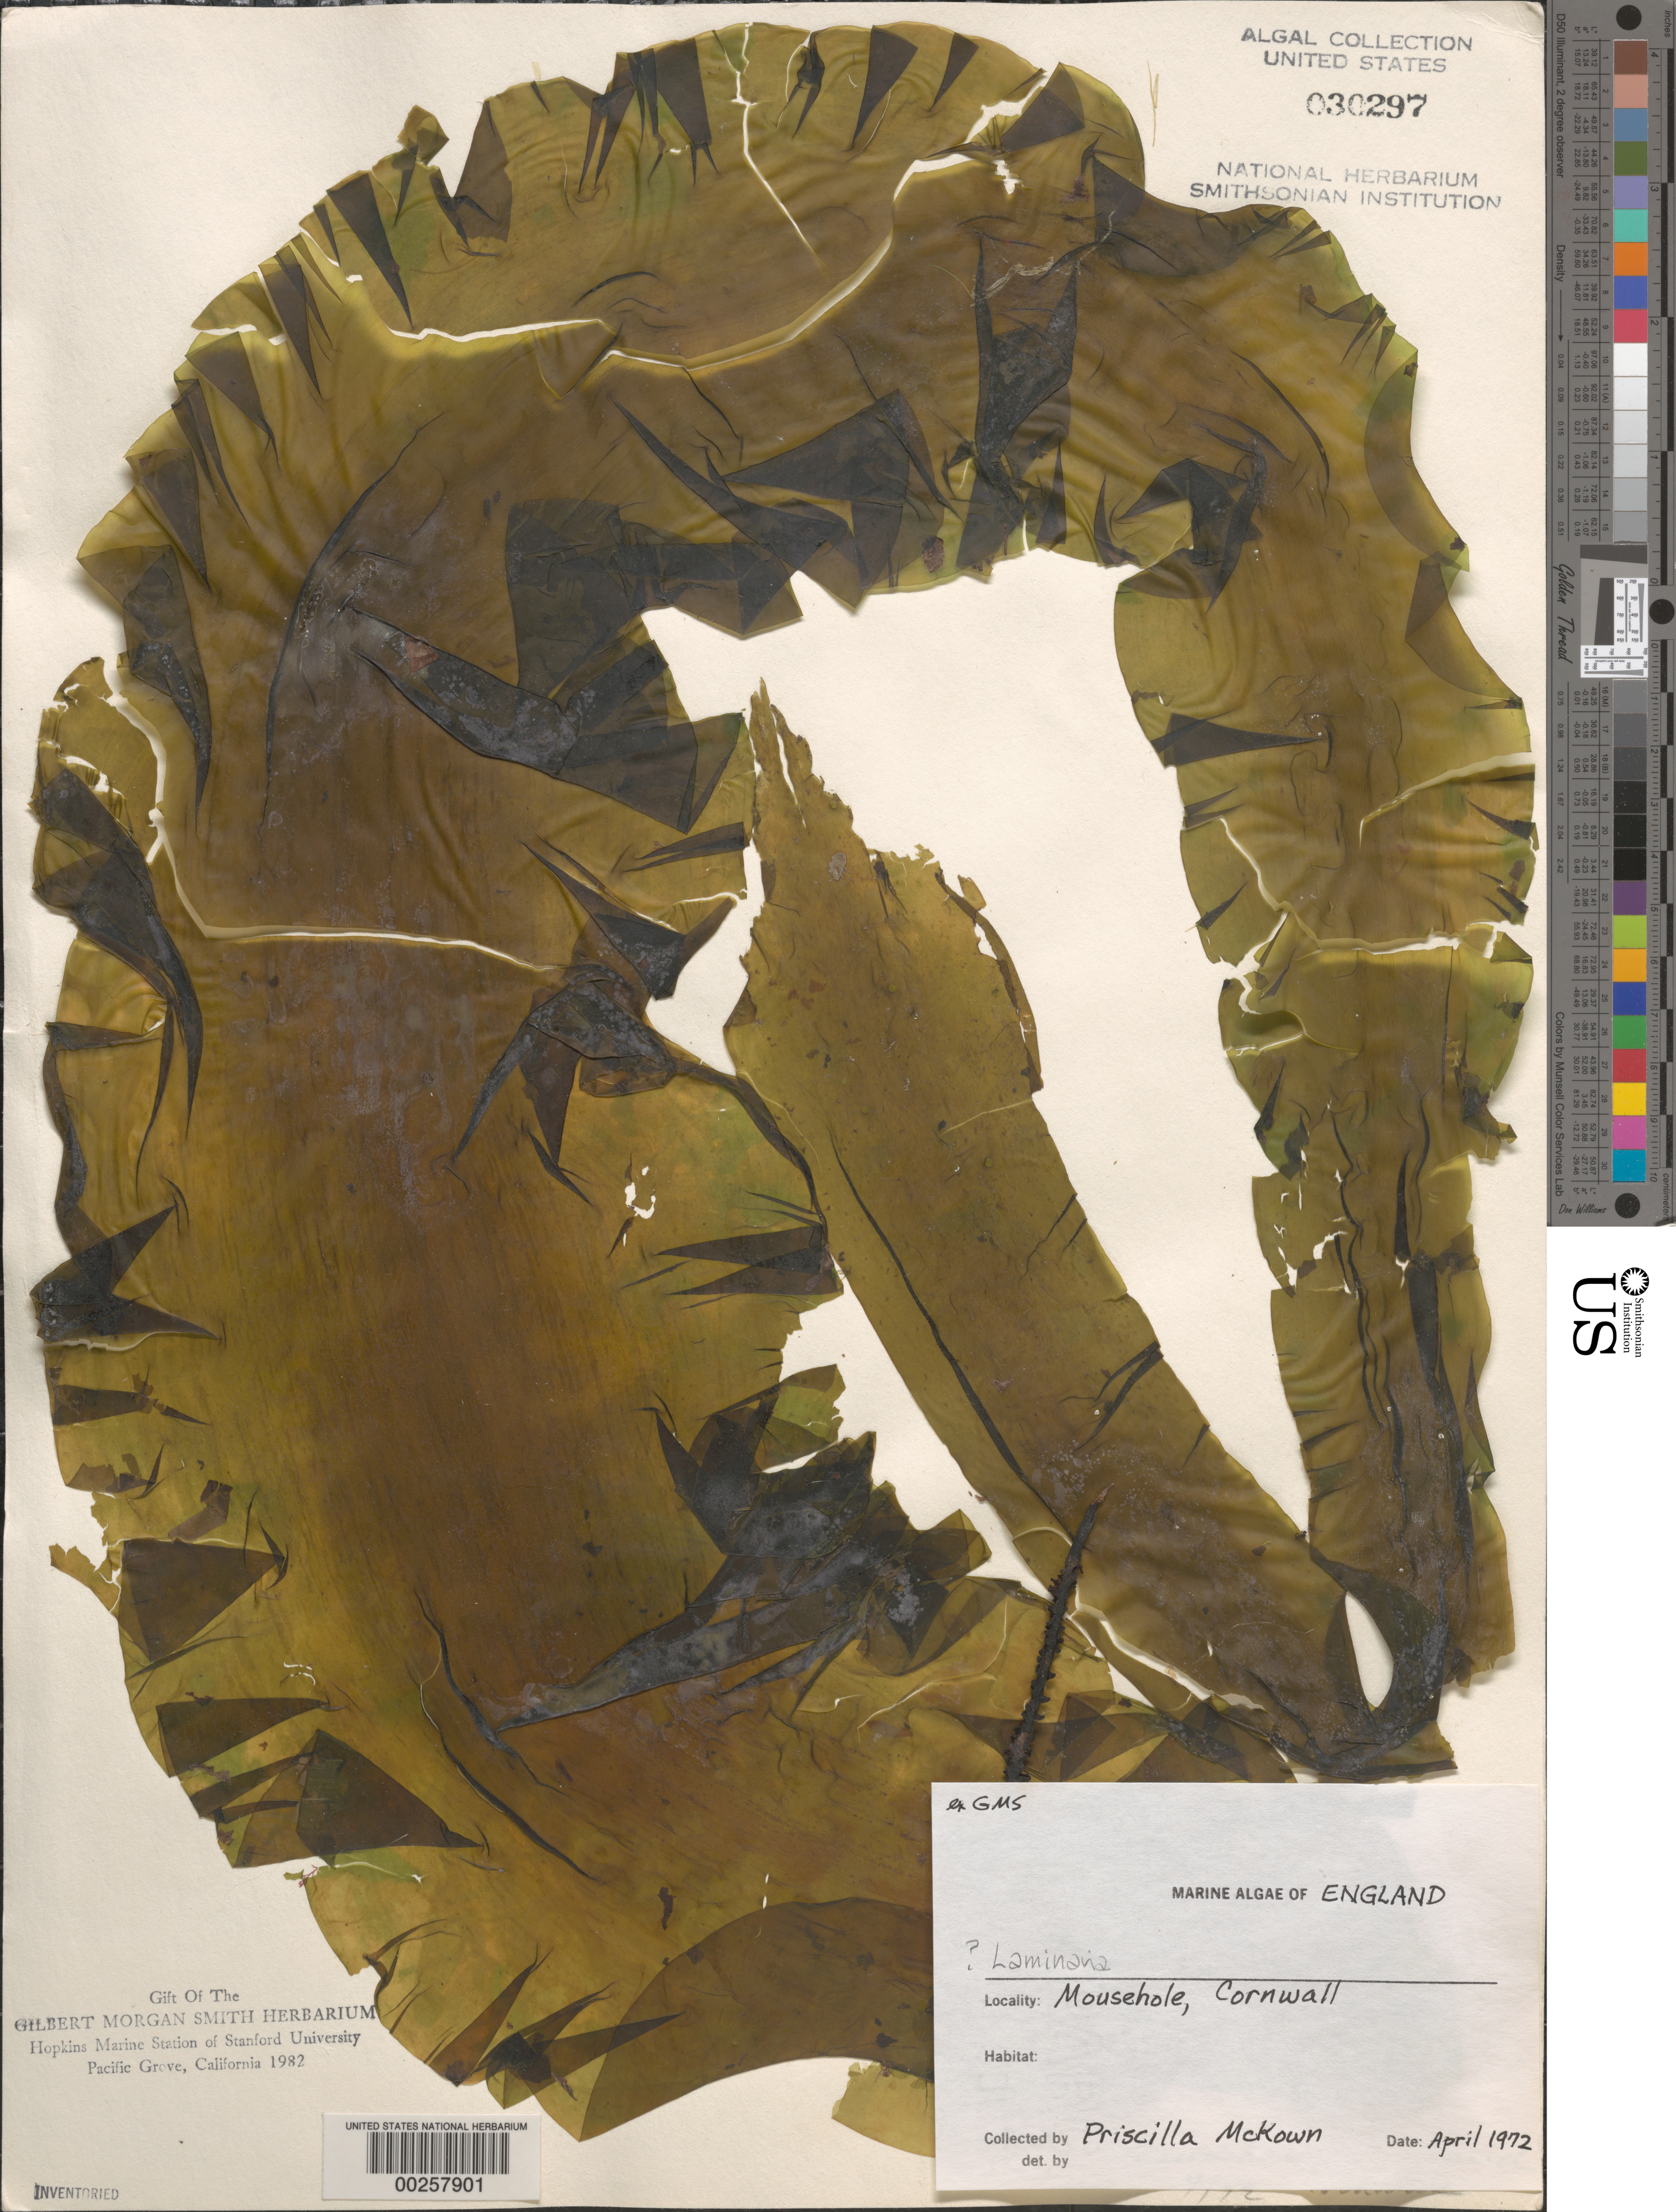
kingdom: Chromista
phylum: Ochrophyta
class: Phaeophyceae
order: Laminariales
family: Laminariaceae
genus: Laminaria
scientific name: Laminaria sp.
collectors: P. McKown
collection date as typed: Apr 1972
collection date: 1972-04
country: United Kingdom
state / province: England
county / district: Cornwall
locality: Mousehole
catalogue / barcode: US 30297